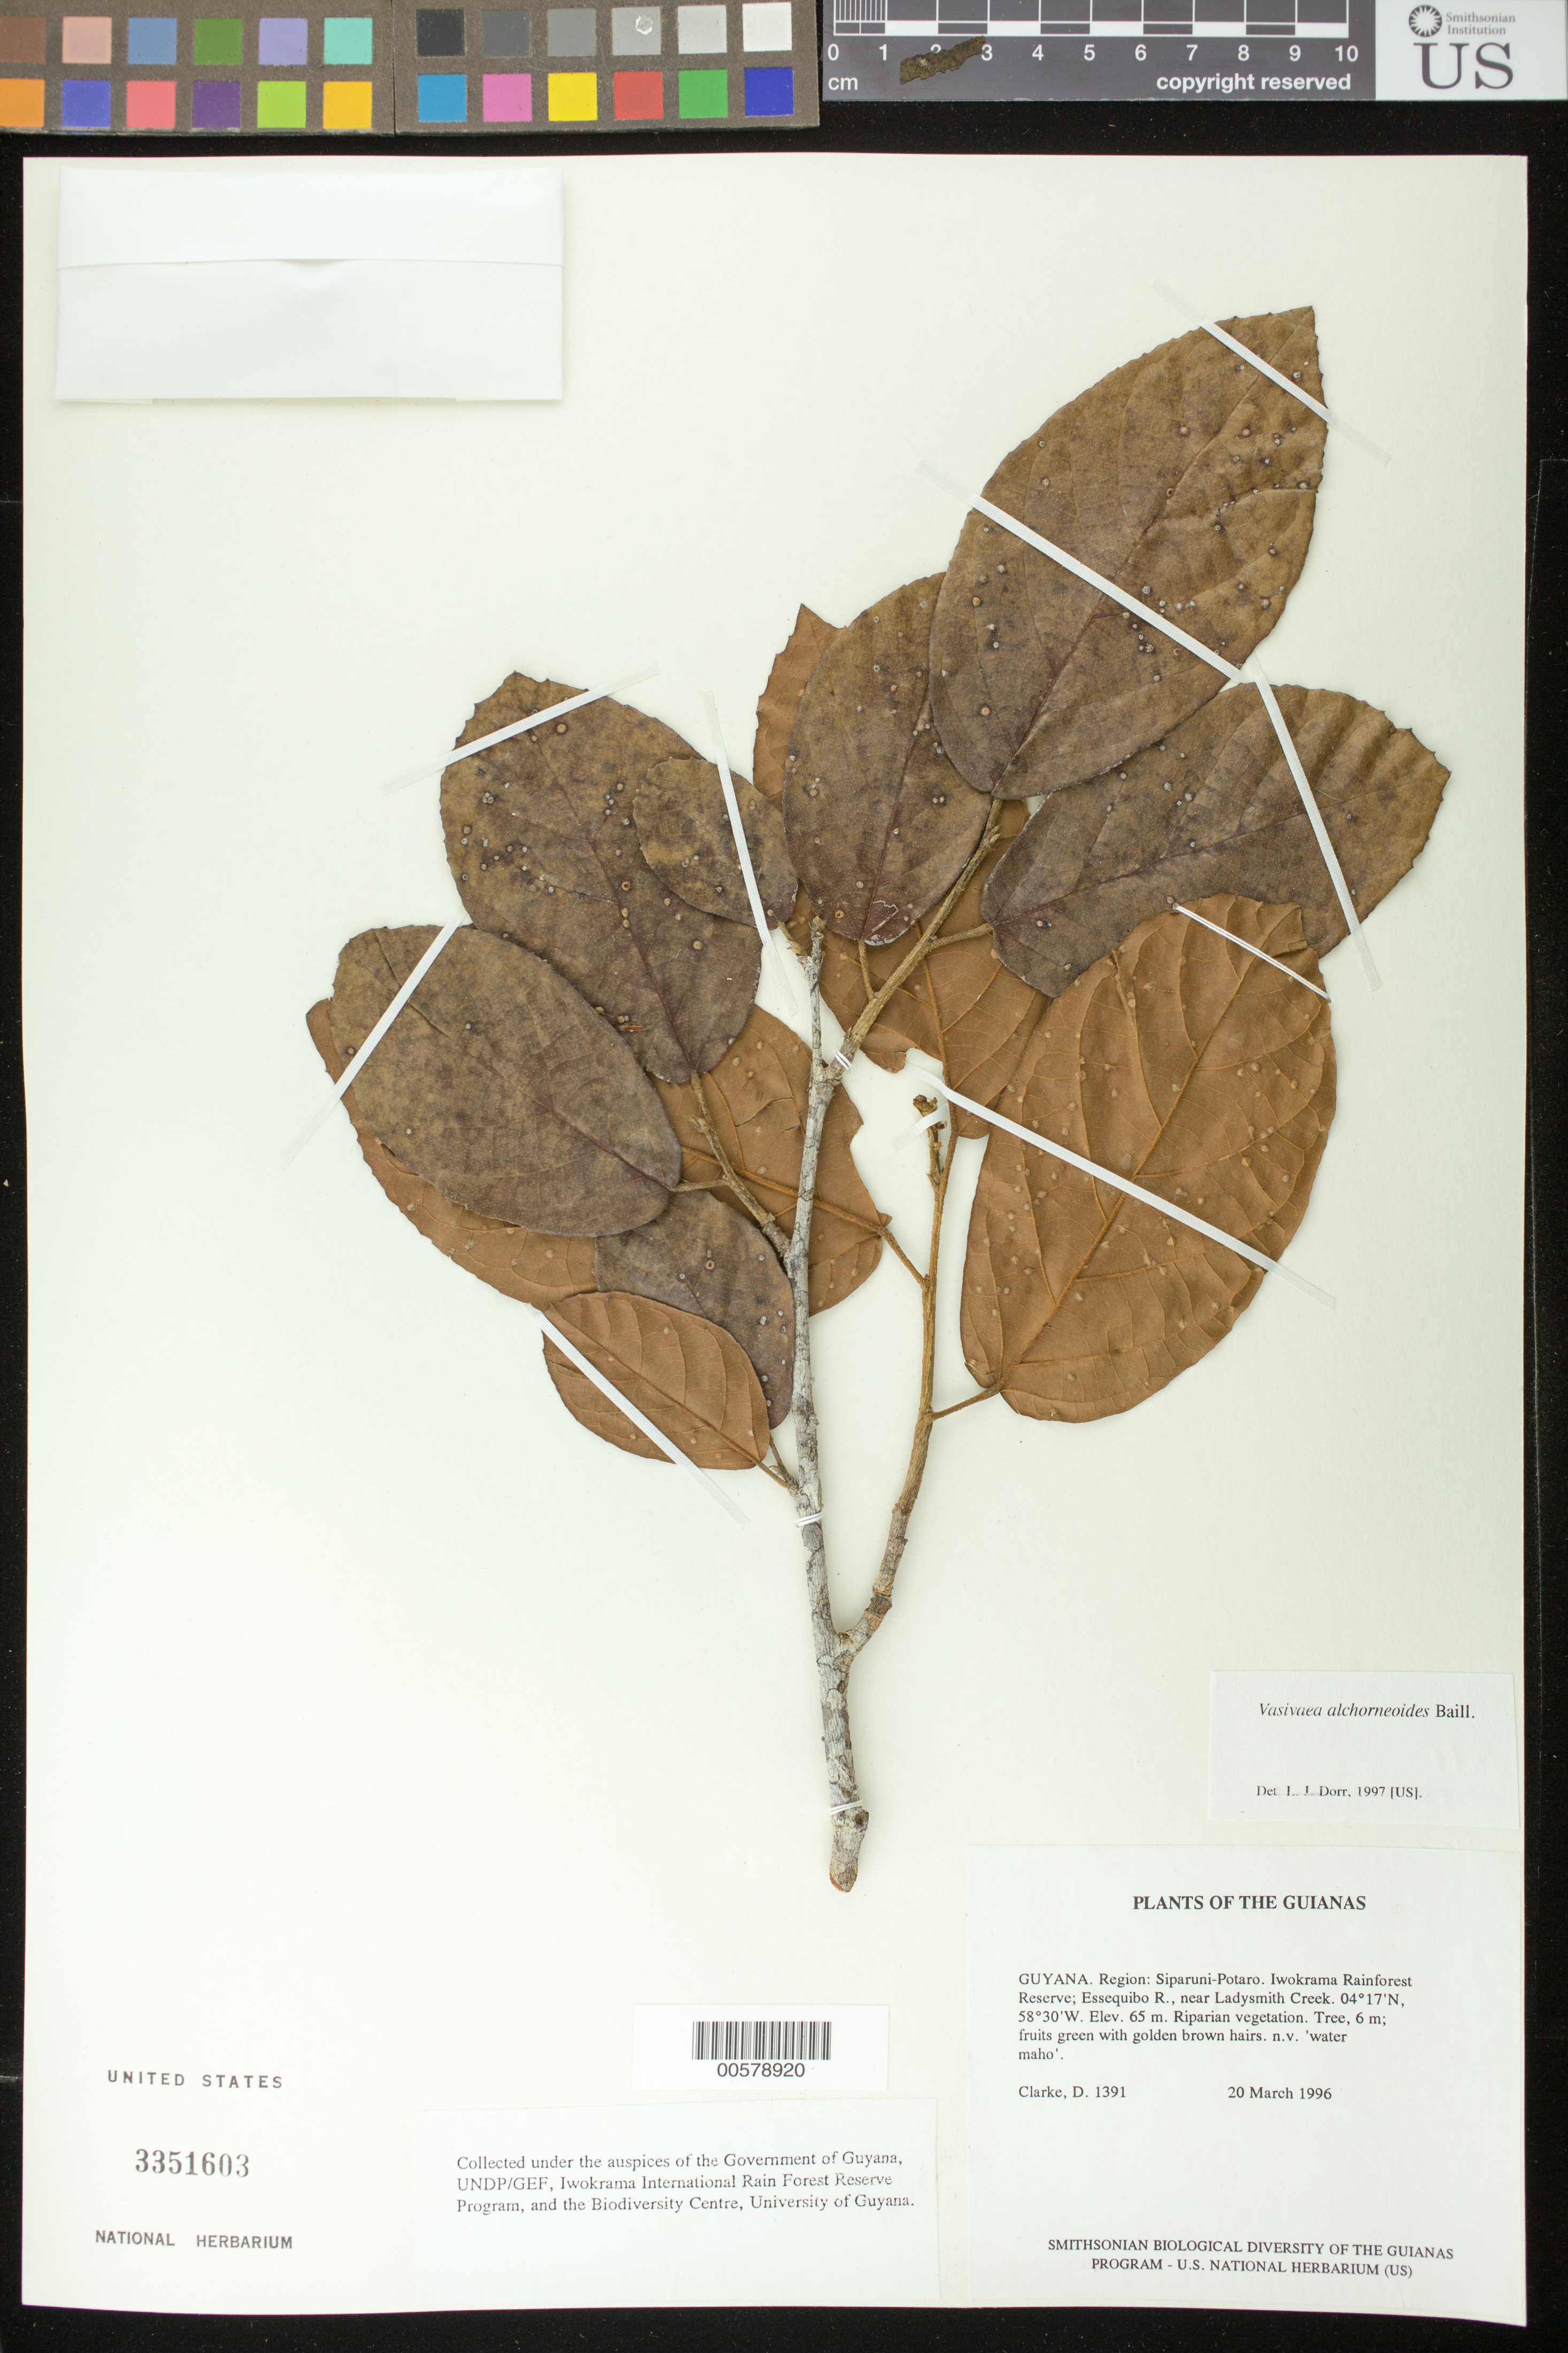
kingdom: Plantae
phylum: Tracheophyta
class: Magnoliopsida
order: Malvales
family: Malvaceae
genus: Vasivaea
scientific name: Vasivaea alchorneoides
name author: Baill.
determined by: Dorr, L. J., (BOT), Smithsonian Institution - National Museum of Natural History (UNITED STATES)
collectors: H. D. Clarke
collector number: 1391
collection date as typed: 20 Mar 1996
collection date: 1996-03-20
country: Guyana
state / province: Potaro-Siparuni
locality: Iwokrama Rainforest Reserve, Essequibo R., near Ladysmith Creek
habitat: Riparian vegetation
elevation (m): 65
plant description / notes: Common name: Water maho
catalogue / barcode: US 3351603